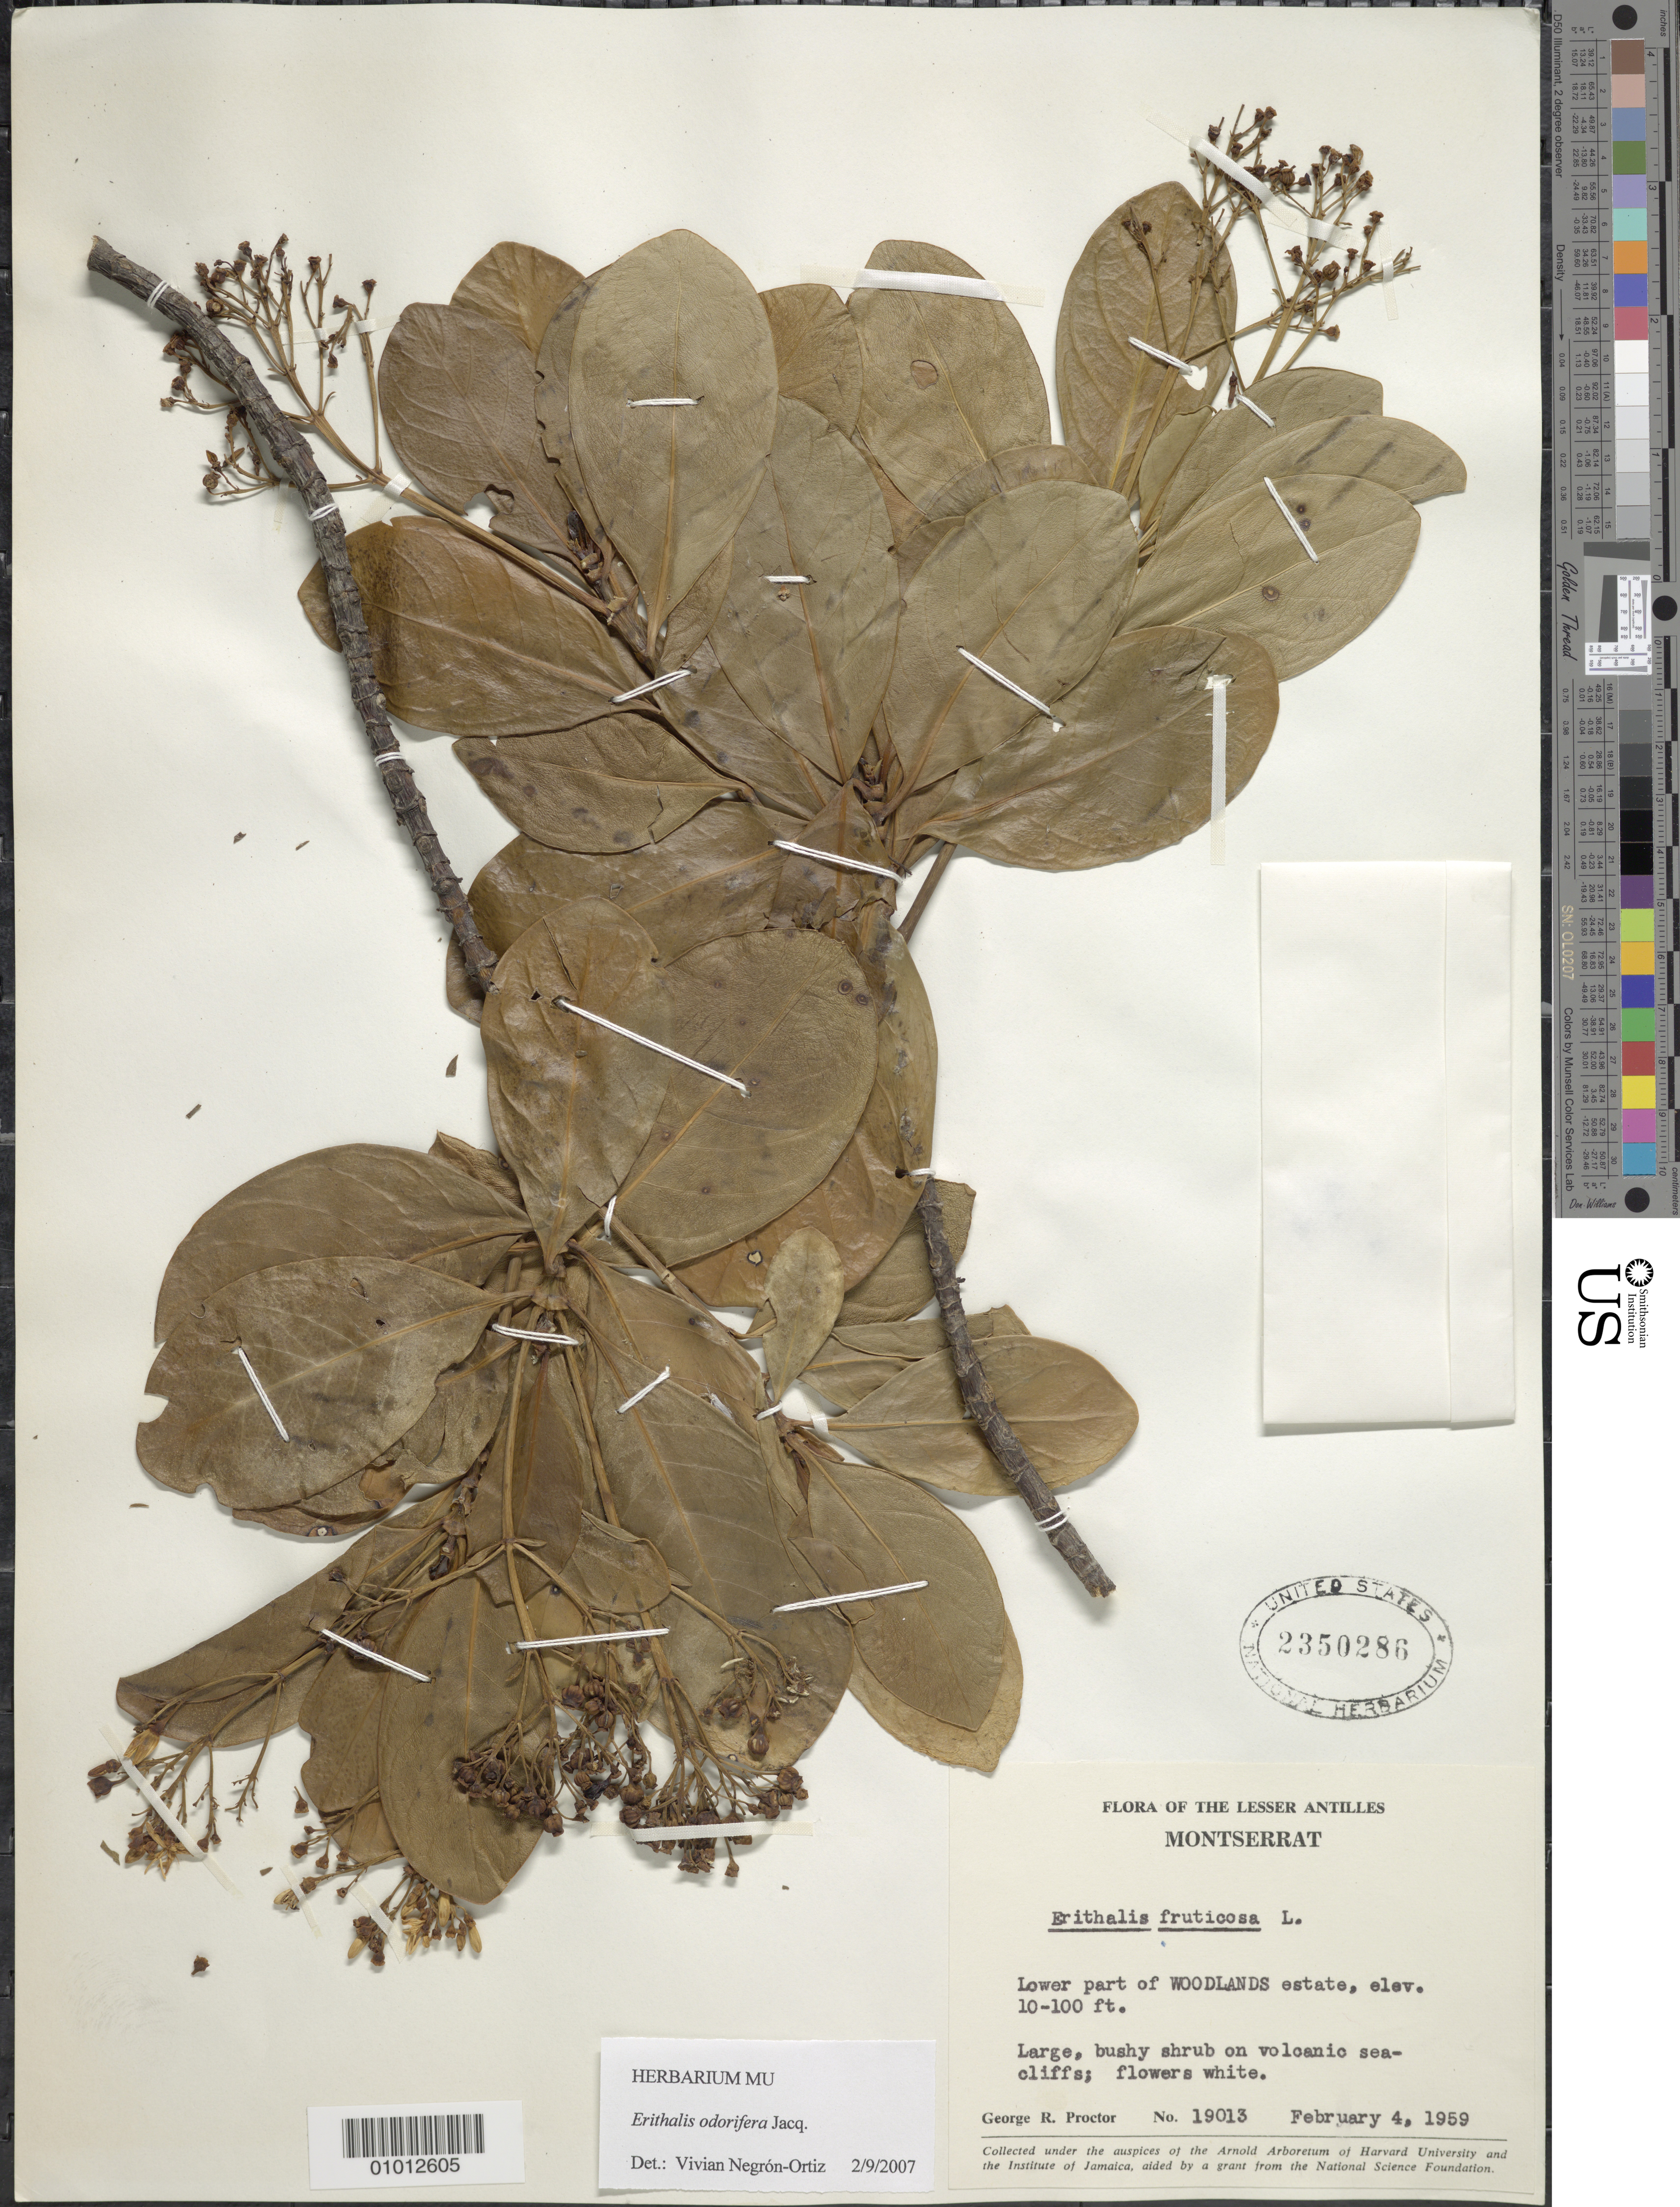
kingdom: Plantae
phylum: Tracheophyta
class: Magnoliopsida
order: Gentianales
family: Rubiaceae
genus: Erithalis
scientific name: Erithalis fruticosa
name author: L.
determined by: Negrón-Ortiz, V.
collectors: G. R. Proctor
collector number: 19013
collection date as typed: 04 Feb 1959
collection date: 1959-02-04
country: Montserrat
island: Montserrat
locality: Woodlands estate, lower part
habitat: On volcanic sea cliffs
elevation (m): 3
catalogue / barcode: US 2350286